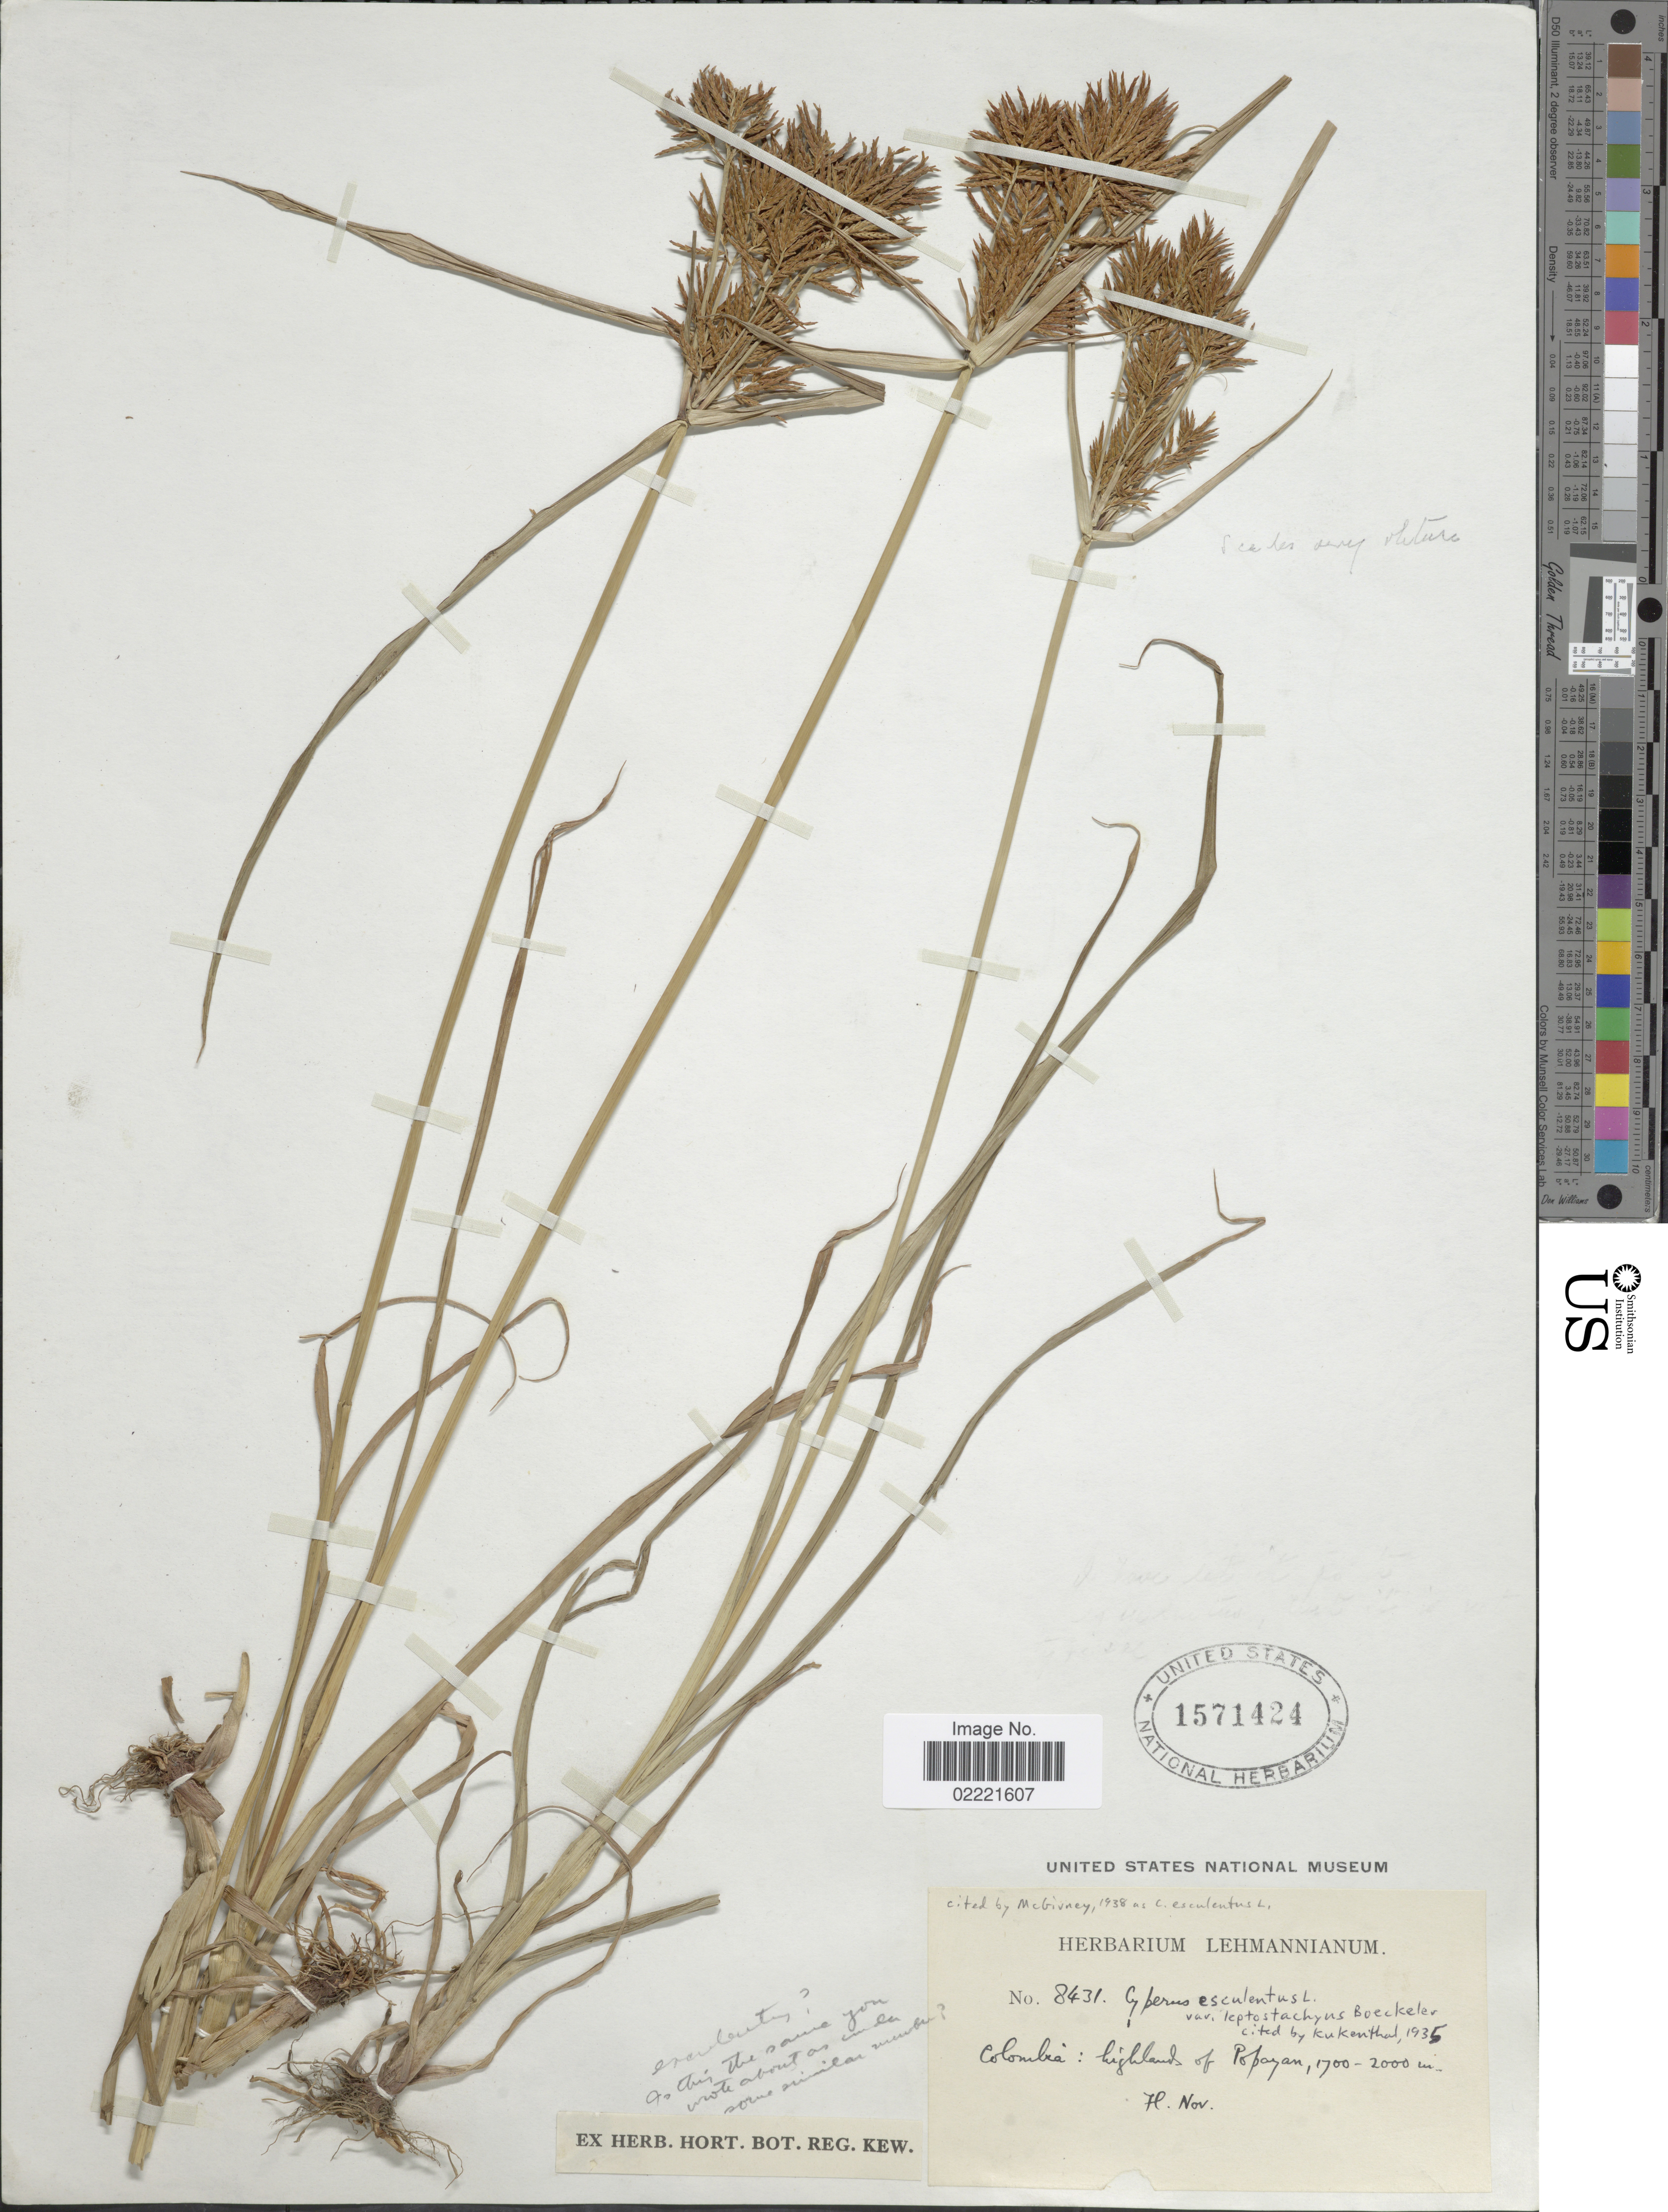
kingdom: Plantae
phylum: Tracheophyta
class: Liliopsida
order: Poales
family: Cyperaceae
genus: Cyperus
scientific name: Cyperus esculentus var. leptostachyus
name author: Boeckeler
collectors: ex herb. Lehmannianum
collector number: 8431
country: Colombia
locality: Colombia: highlands of Popayan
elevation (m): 1700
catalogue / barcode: US 1571424